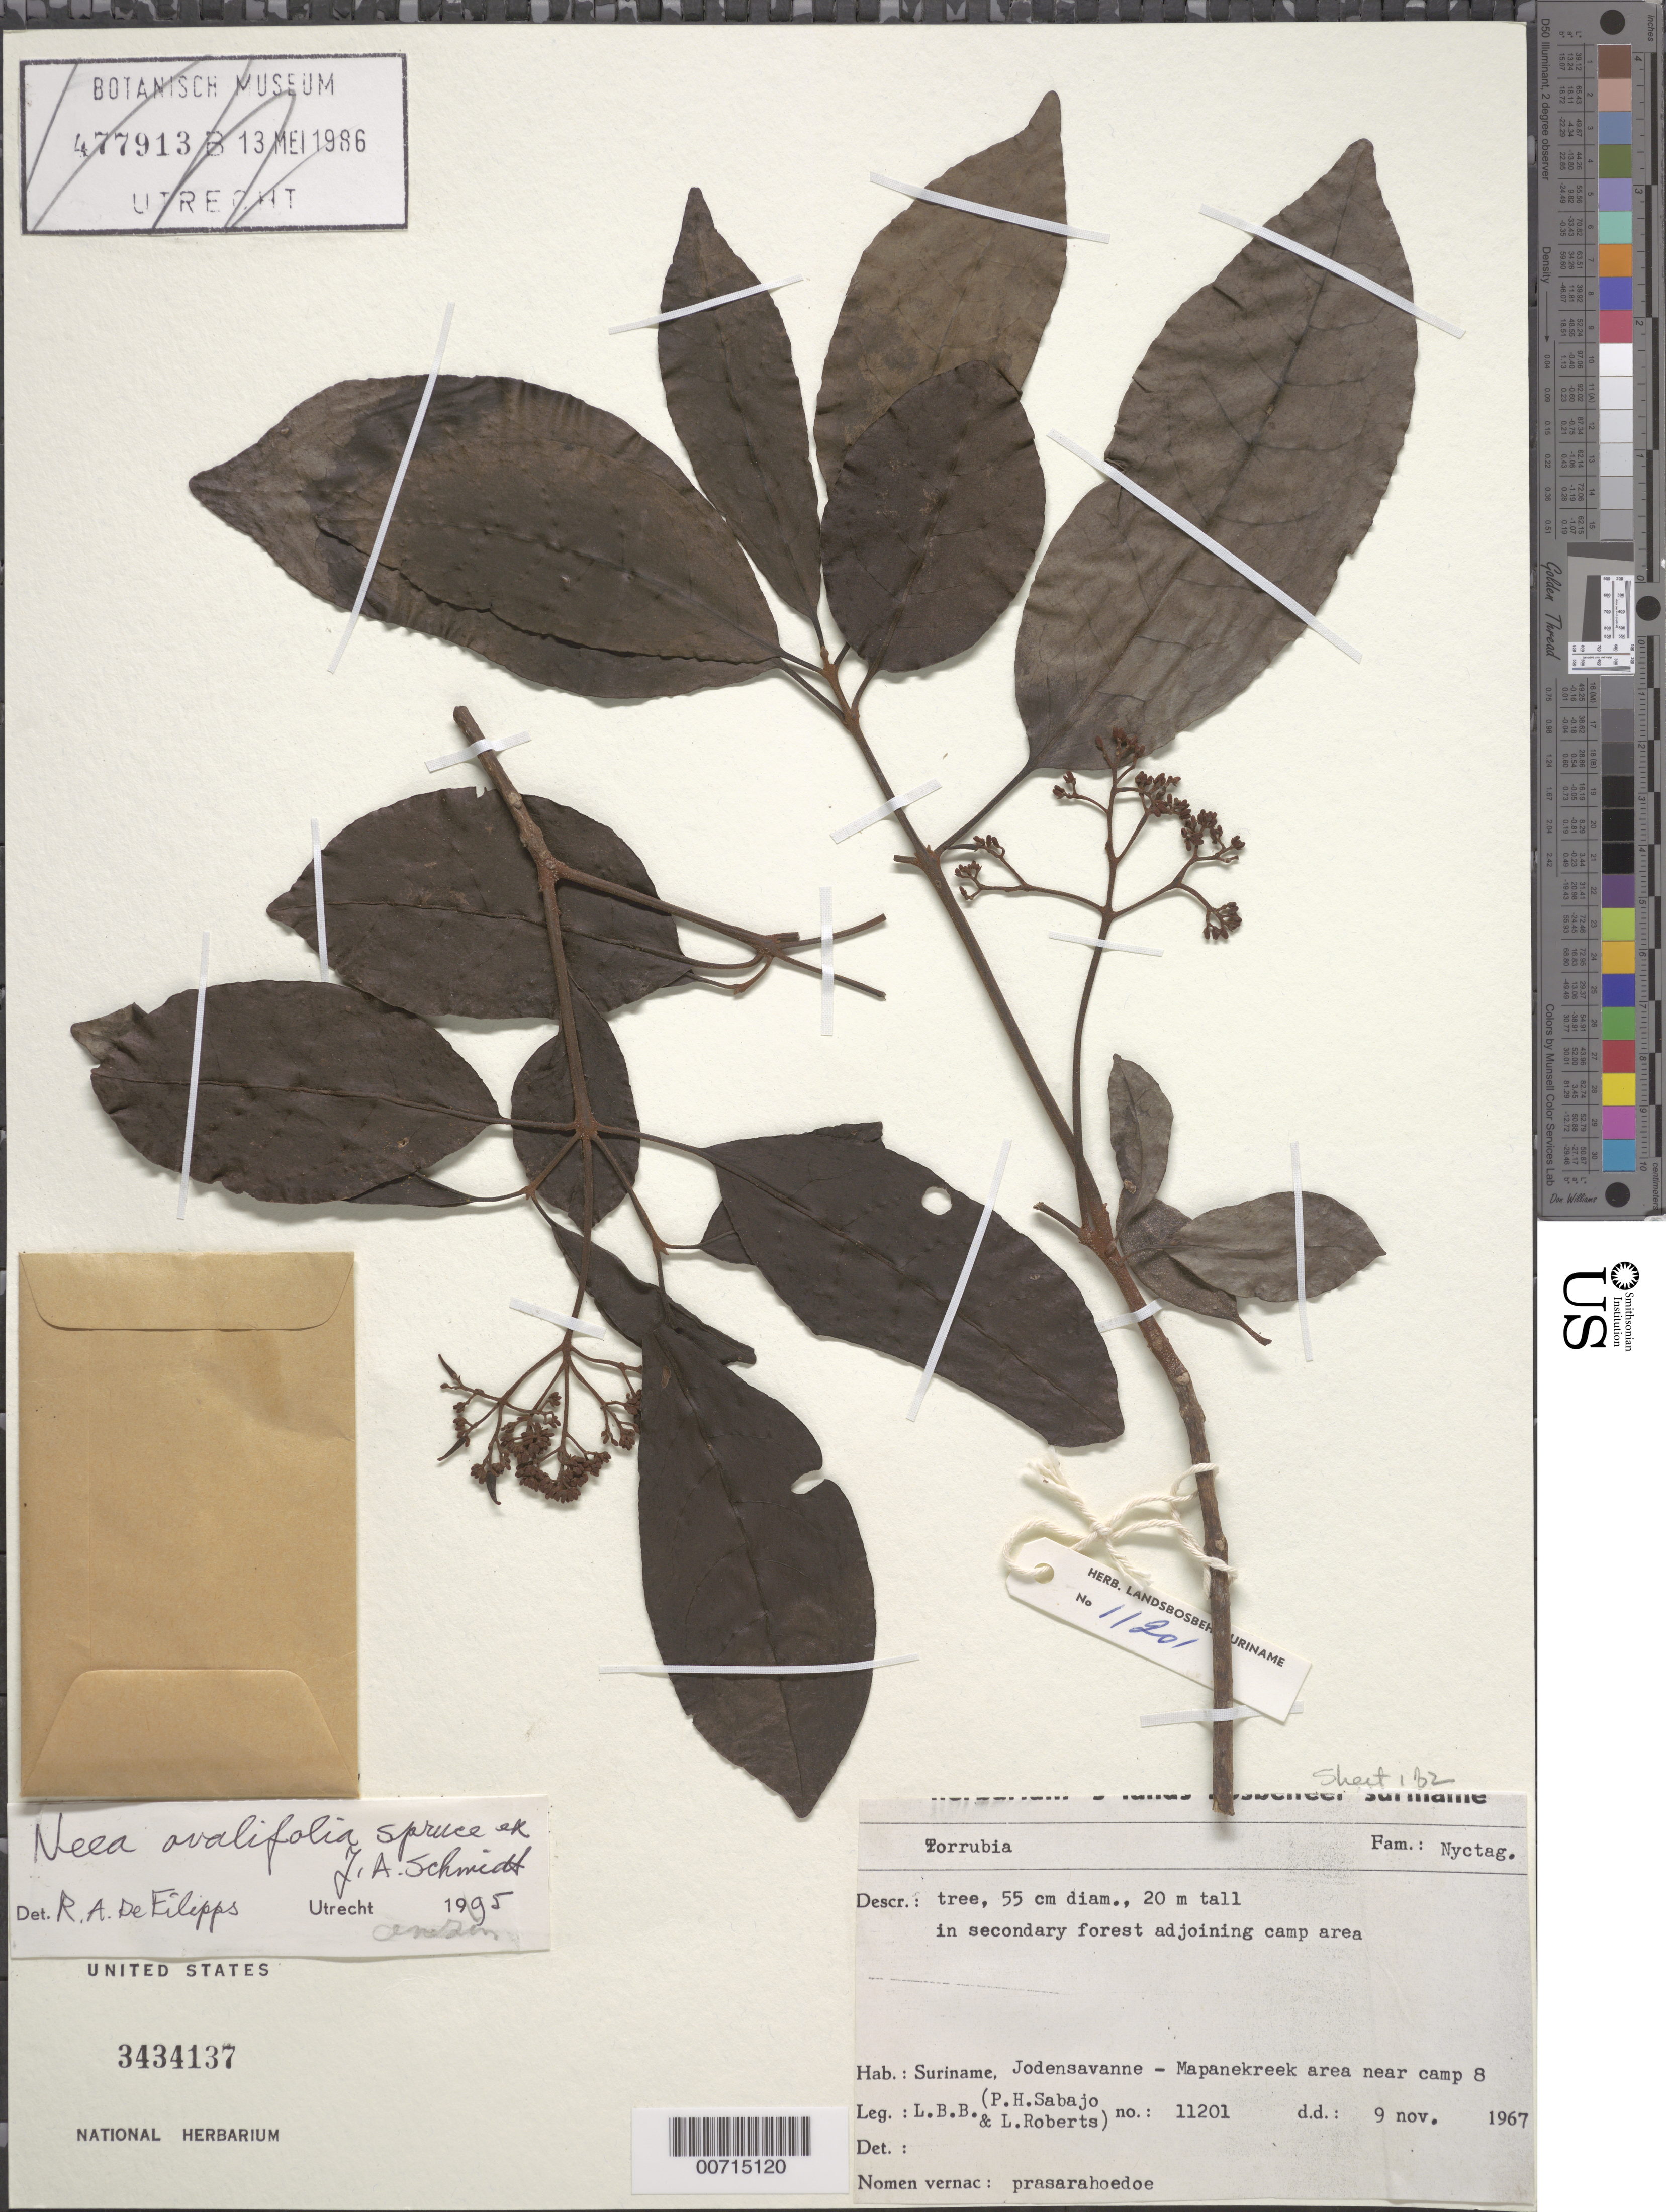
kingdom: Plantae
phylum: Tracheophyta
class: Magnoliopsida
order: Caryophyllales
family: Nyctaginaceae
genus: Neea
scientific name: Neea ovalifolia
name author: Spruce ex J.A. Schmidt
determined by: DeFilipps, R. A.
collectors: P. Sabajo & L. Roberts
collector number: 11201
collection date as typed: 9-Nov-67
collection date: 1967-11-09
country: Suriname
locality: Jodensavanne-Mapane kreek area, road to camp 8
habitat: Secondary forest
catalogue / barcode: US 3434137